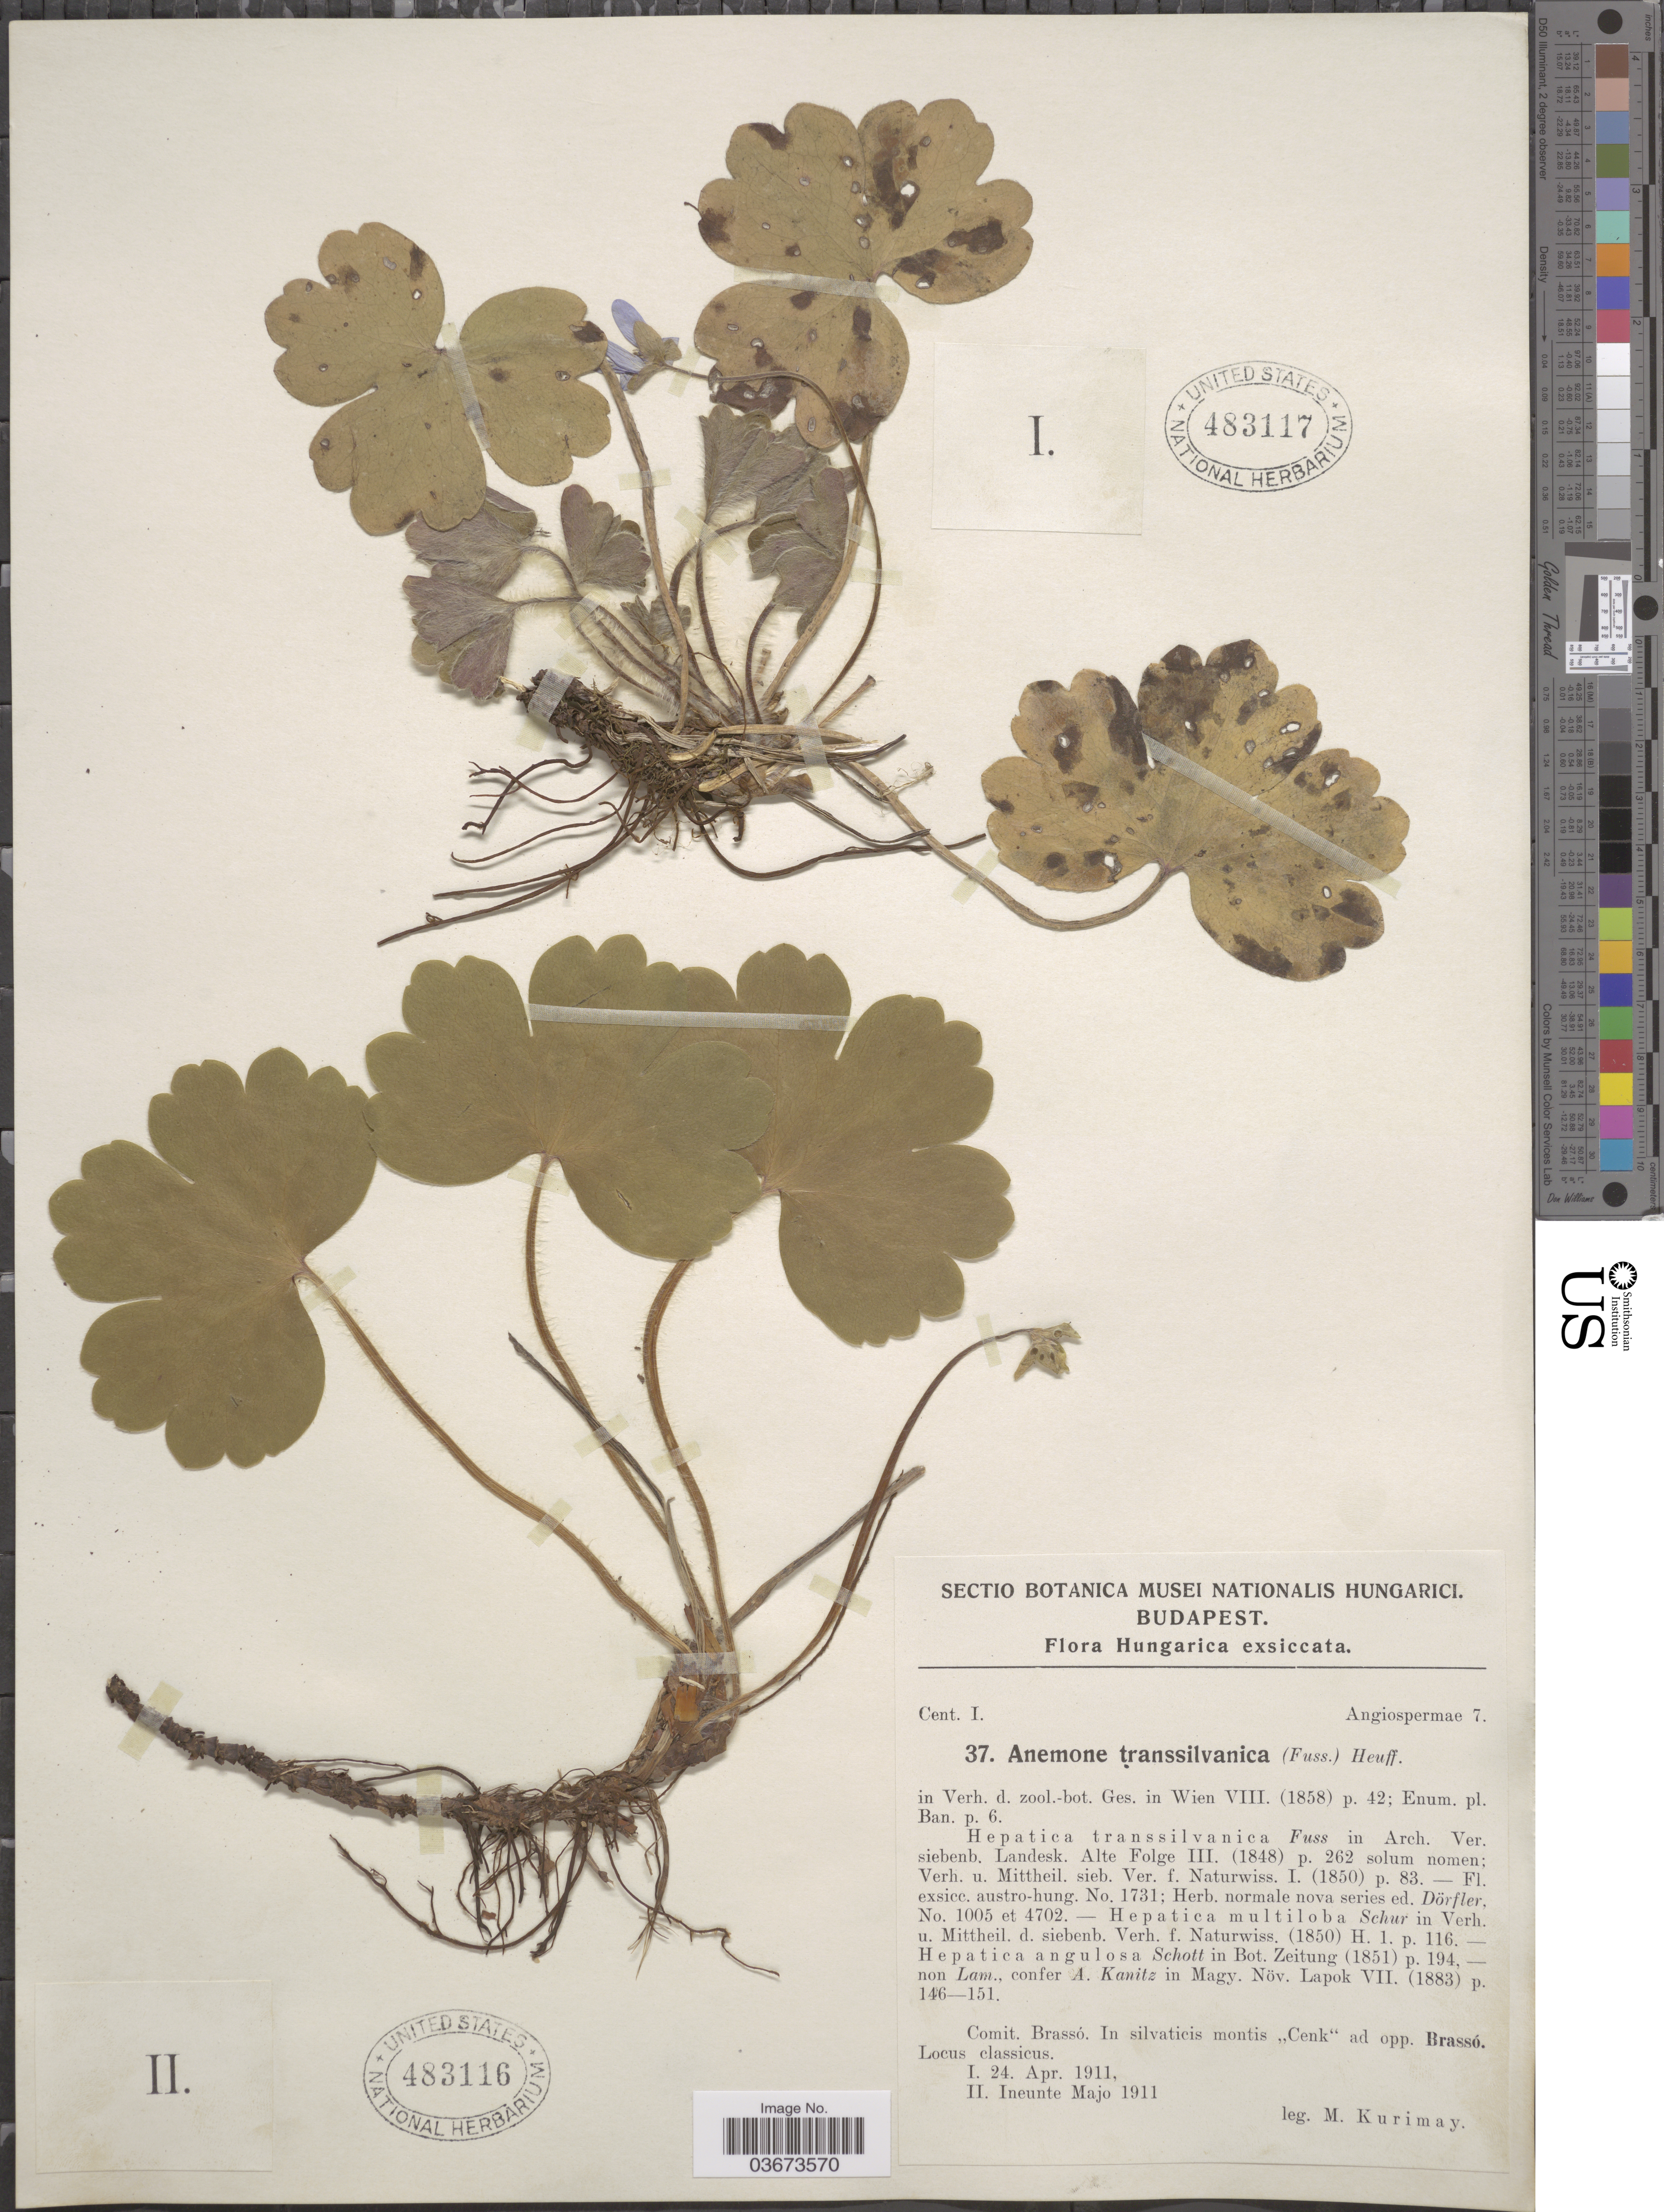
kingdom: Plantae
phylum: Tracheophyta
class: Magnoliopsida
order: Ranunculales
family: Ranunculaceae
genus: Anemone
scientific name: Anemone transsilvanica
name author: (Fuss) Heuff.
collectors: M. Kurimay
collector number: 37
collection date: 1911-04-24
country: Hungary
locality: Hungarica. Comit. Brassó. In silvaticis montis "Cenk" ad opp. Brassó. Locus classicus.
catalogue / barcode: US 483117